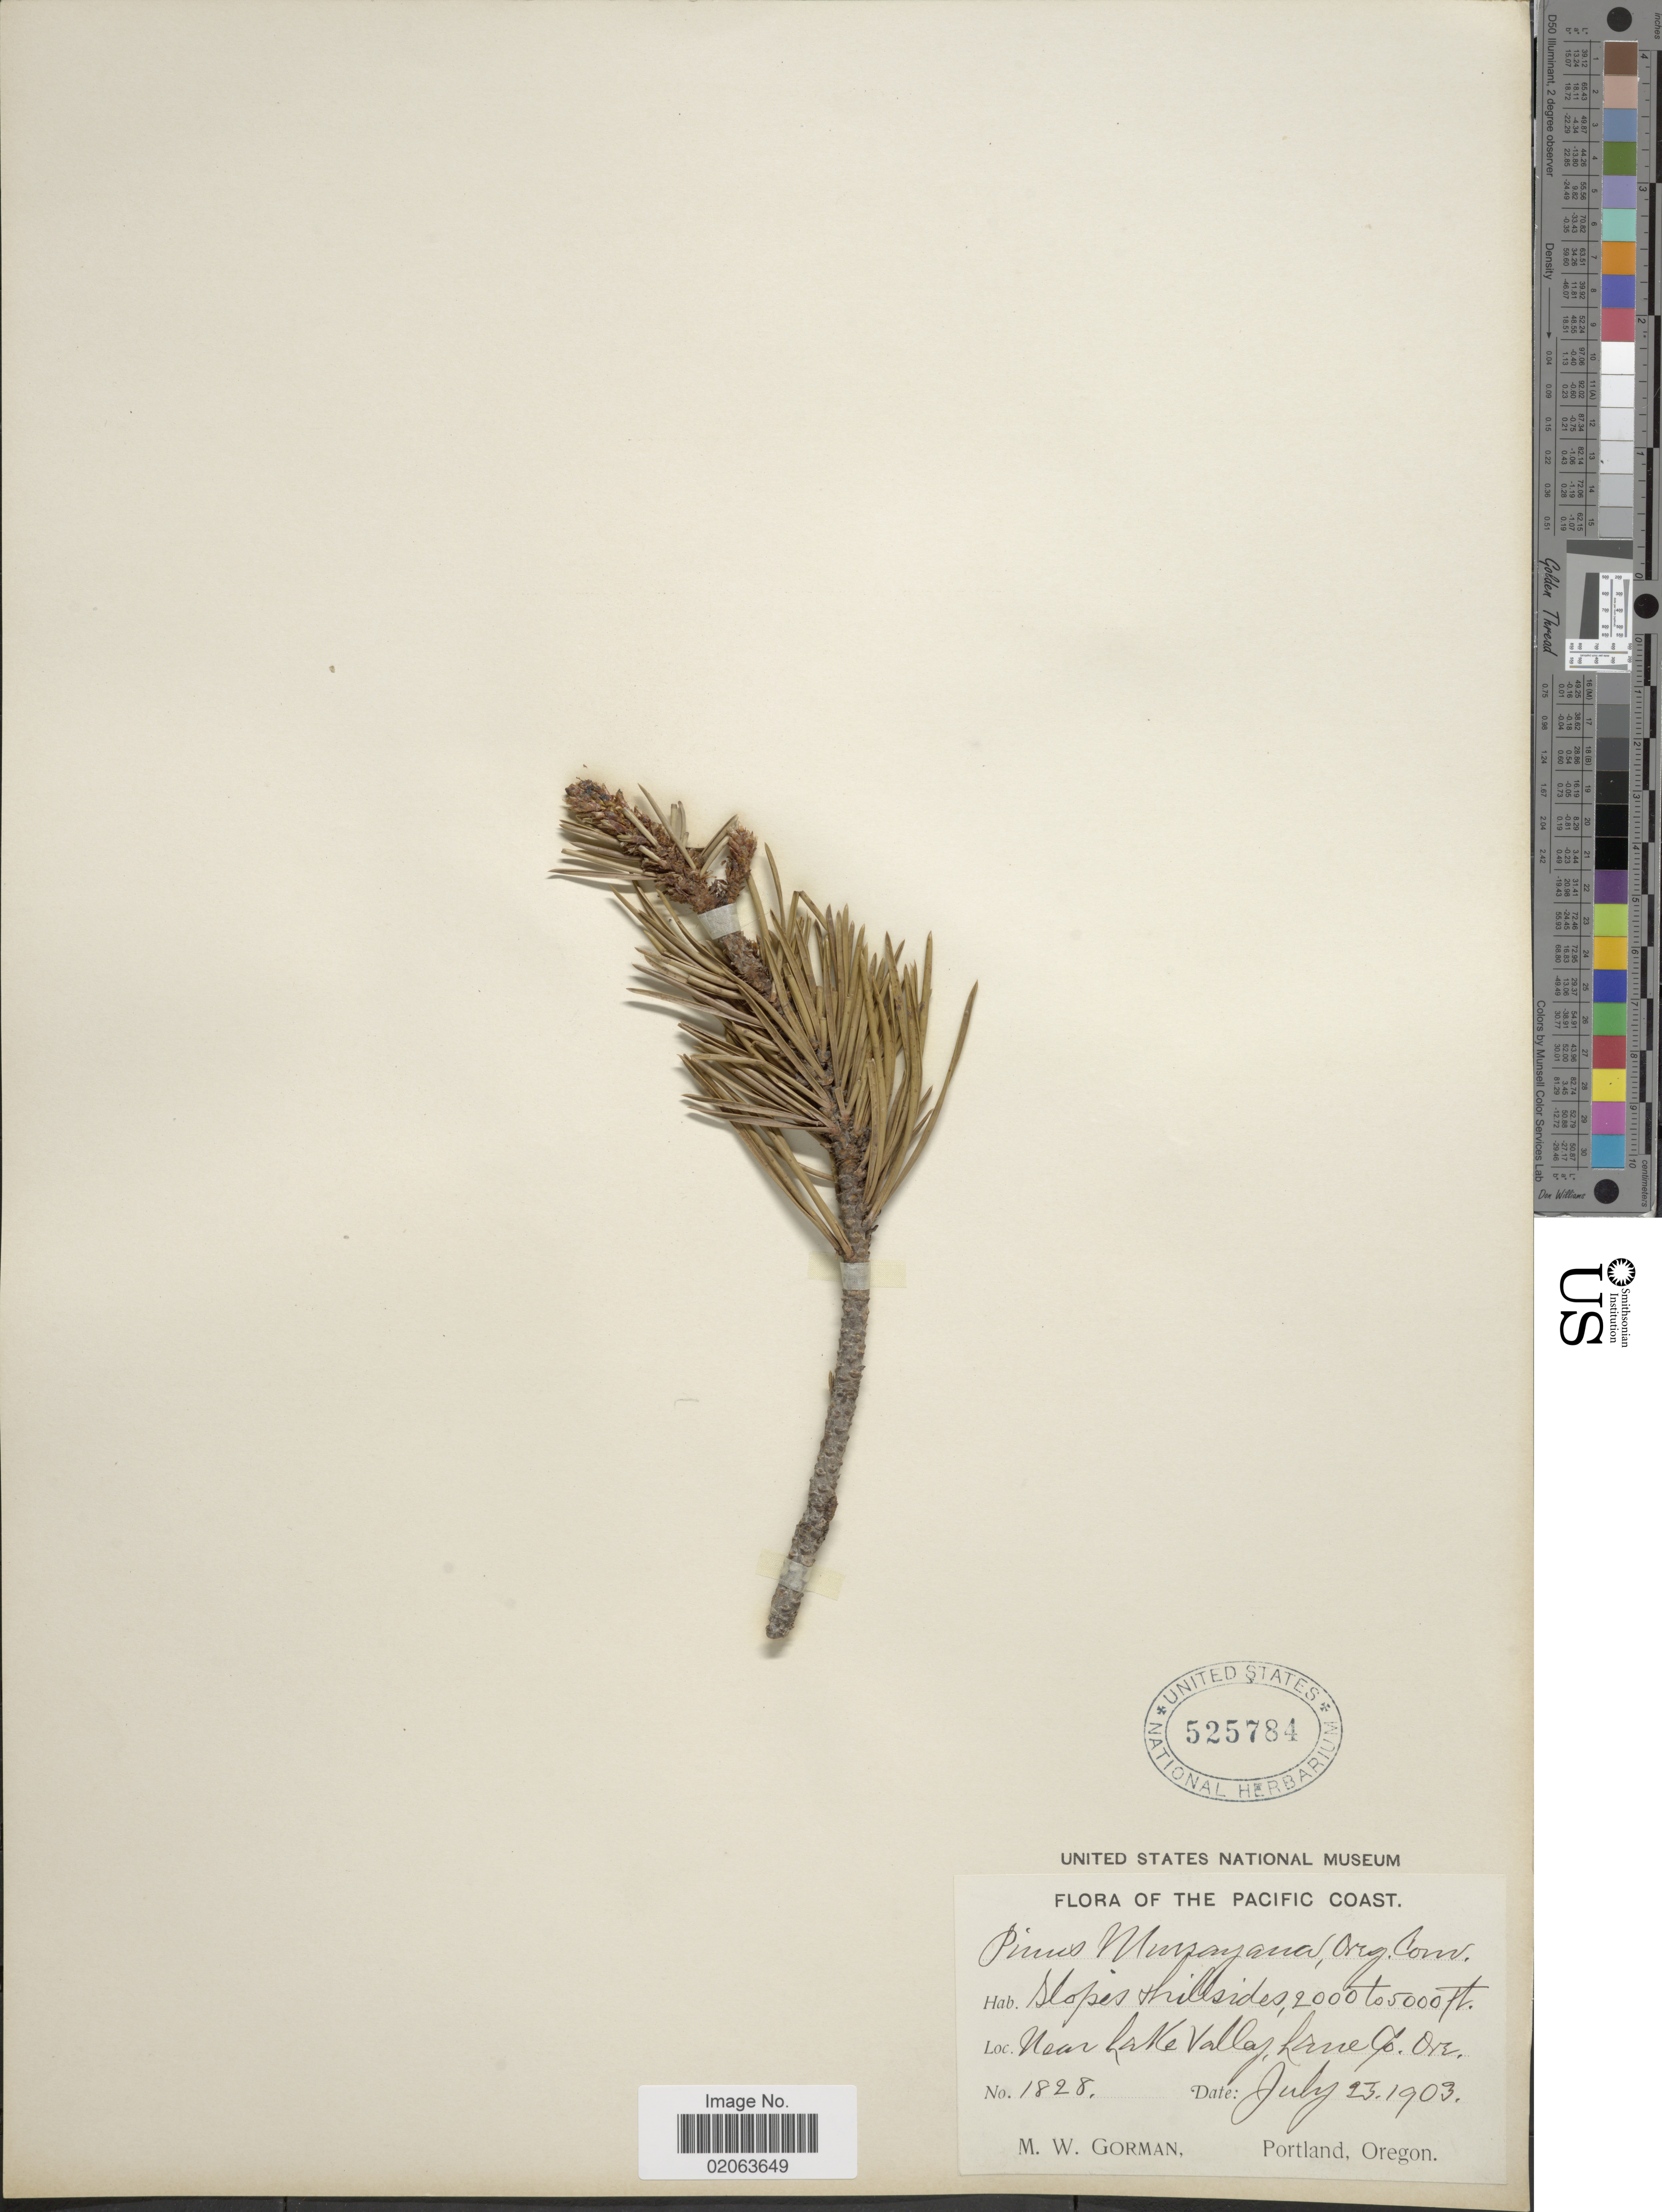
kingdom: Plantae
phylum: Tracheophyta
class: Pinopsida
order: Pinales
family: Pinaceae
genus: Pinus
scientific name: Pinus contorta var. murrayana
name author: (Balf.) S. Watson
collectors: M. W. Gorman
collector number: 1828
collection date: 1903-07-23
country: United States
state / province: Oregon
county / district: Lane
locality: Near Lake Valley, Lane Co., Ore. The Pacific Coast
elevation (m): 610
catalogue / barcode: US 525784